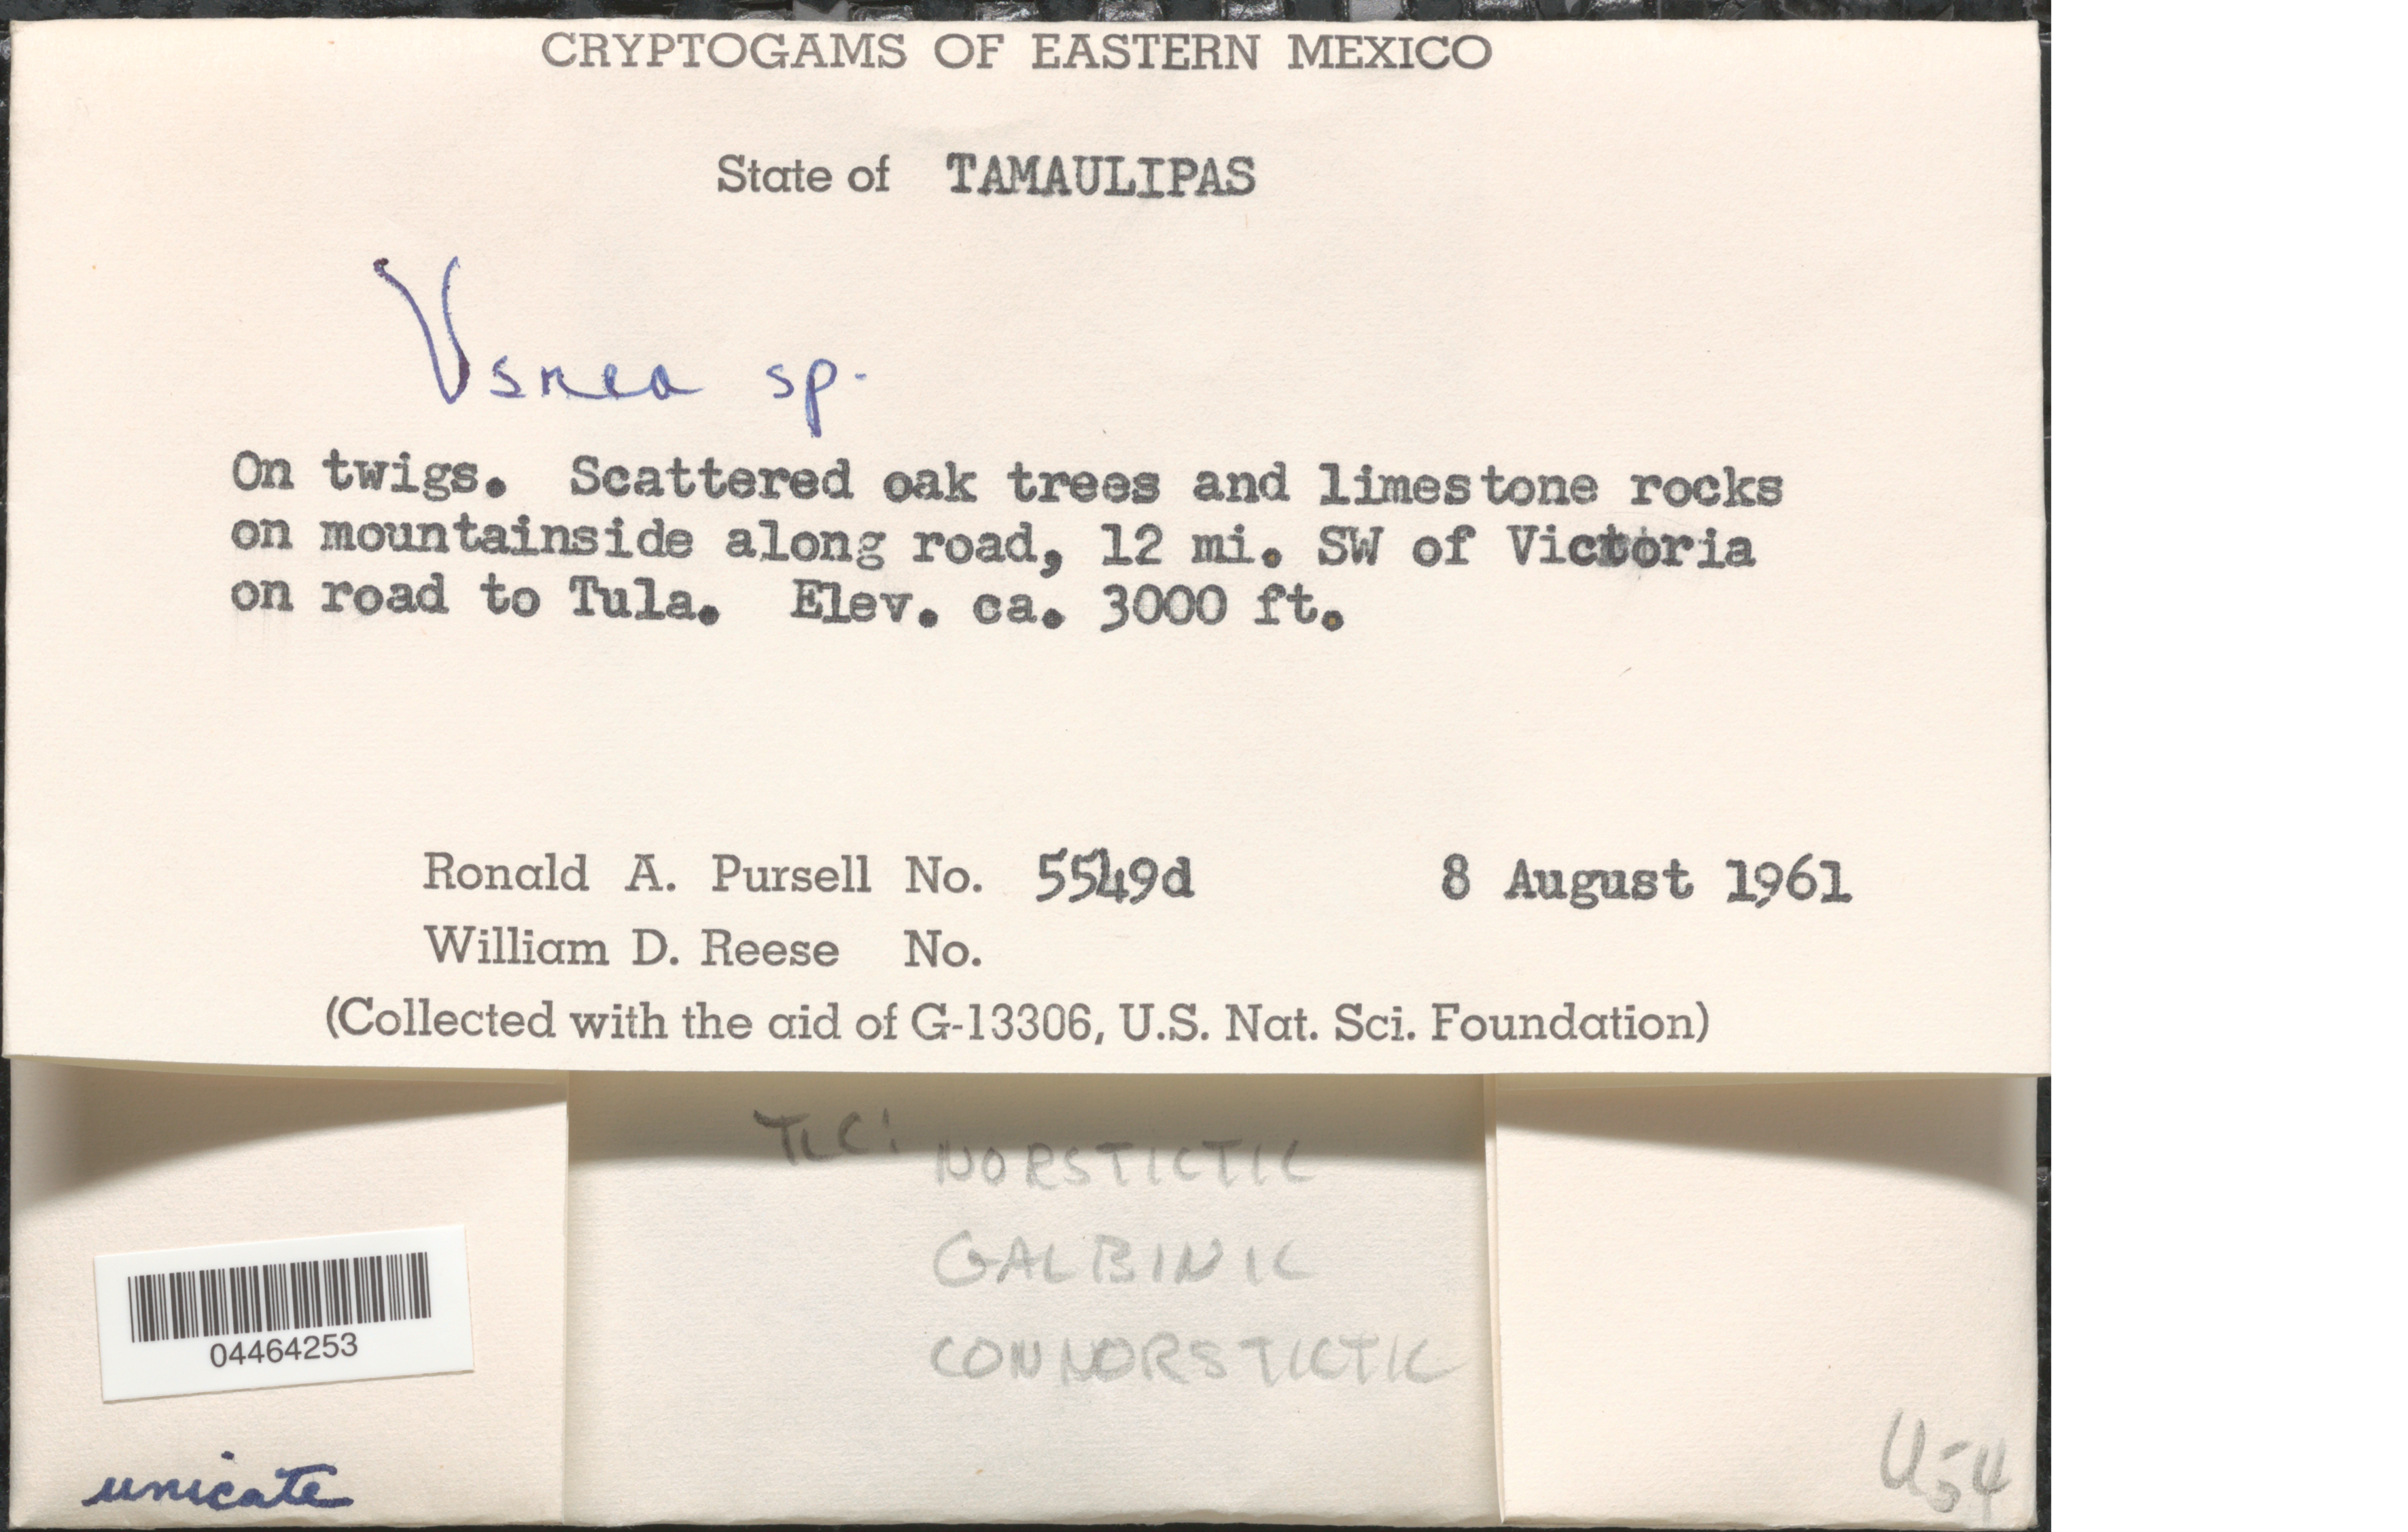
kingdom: Fungi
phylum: Ascomycota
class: Lecanoromycetes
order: Lecanorales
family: Parmeliaceae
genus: Usnea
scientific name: Usnea sp.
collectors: R. A. Pursell & W. Reese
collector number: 5549d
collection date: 1961-08-08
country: Mexico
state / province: Tamaulipas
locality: On mountainside along road, 12 mi. SW of Victoria on road to Tula.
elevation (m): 914